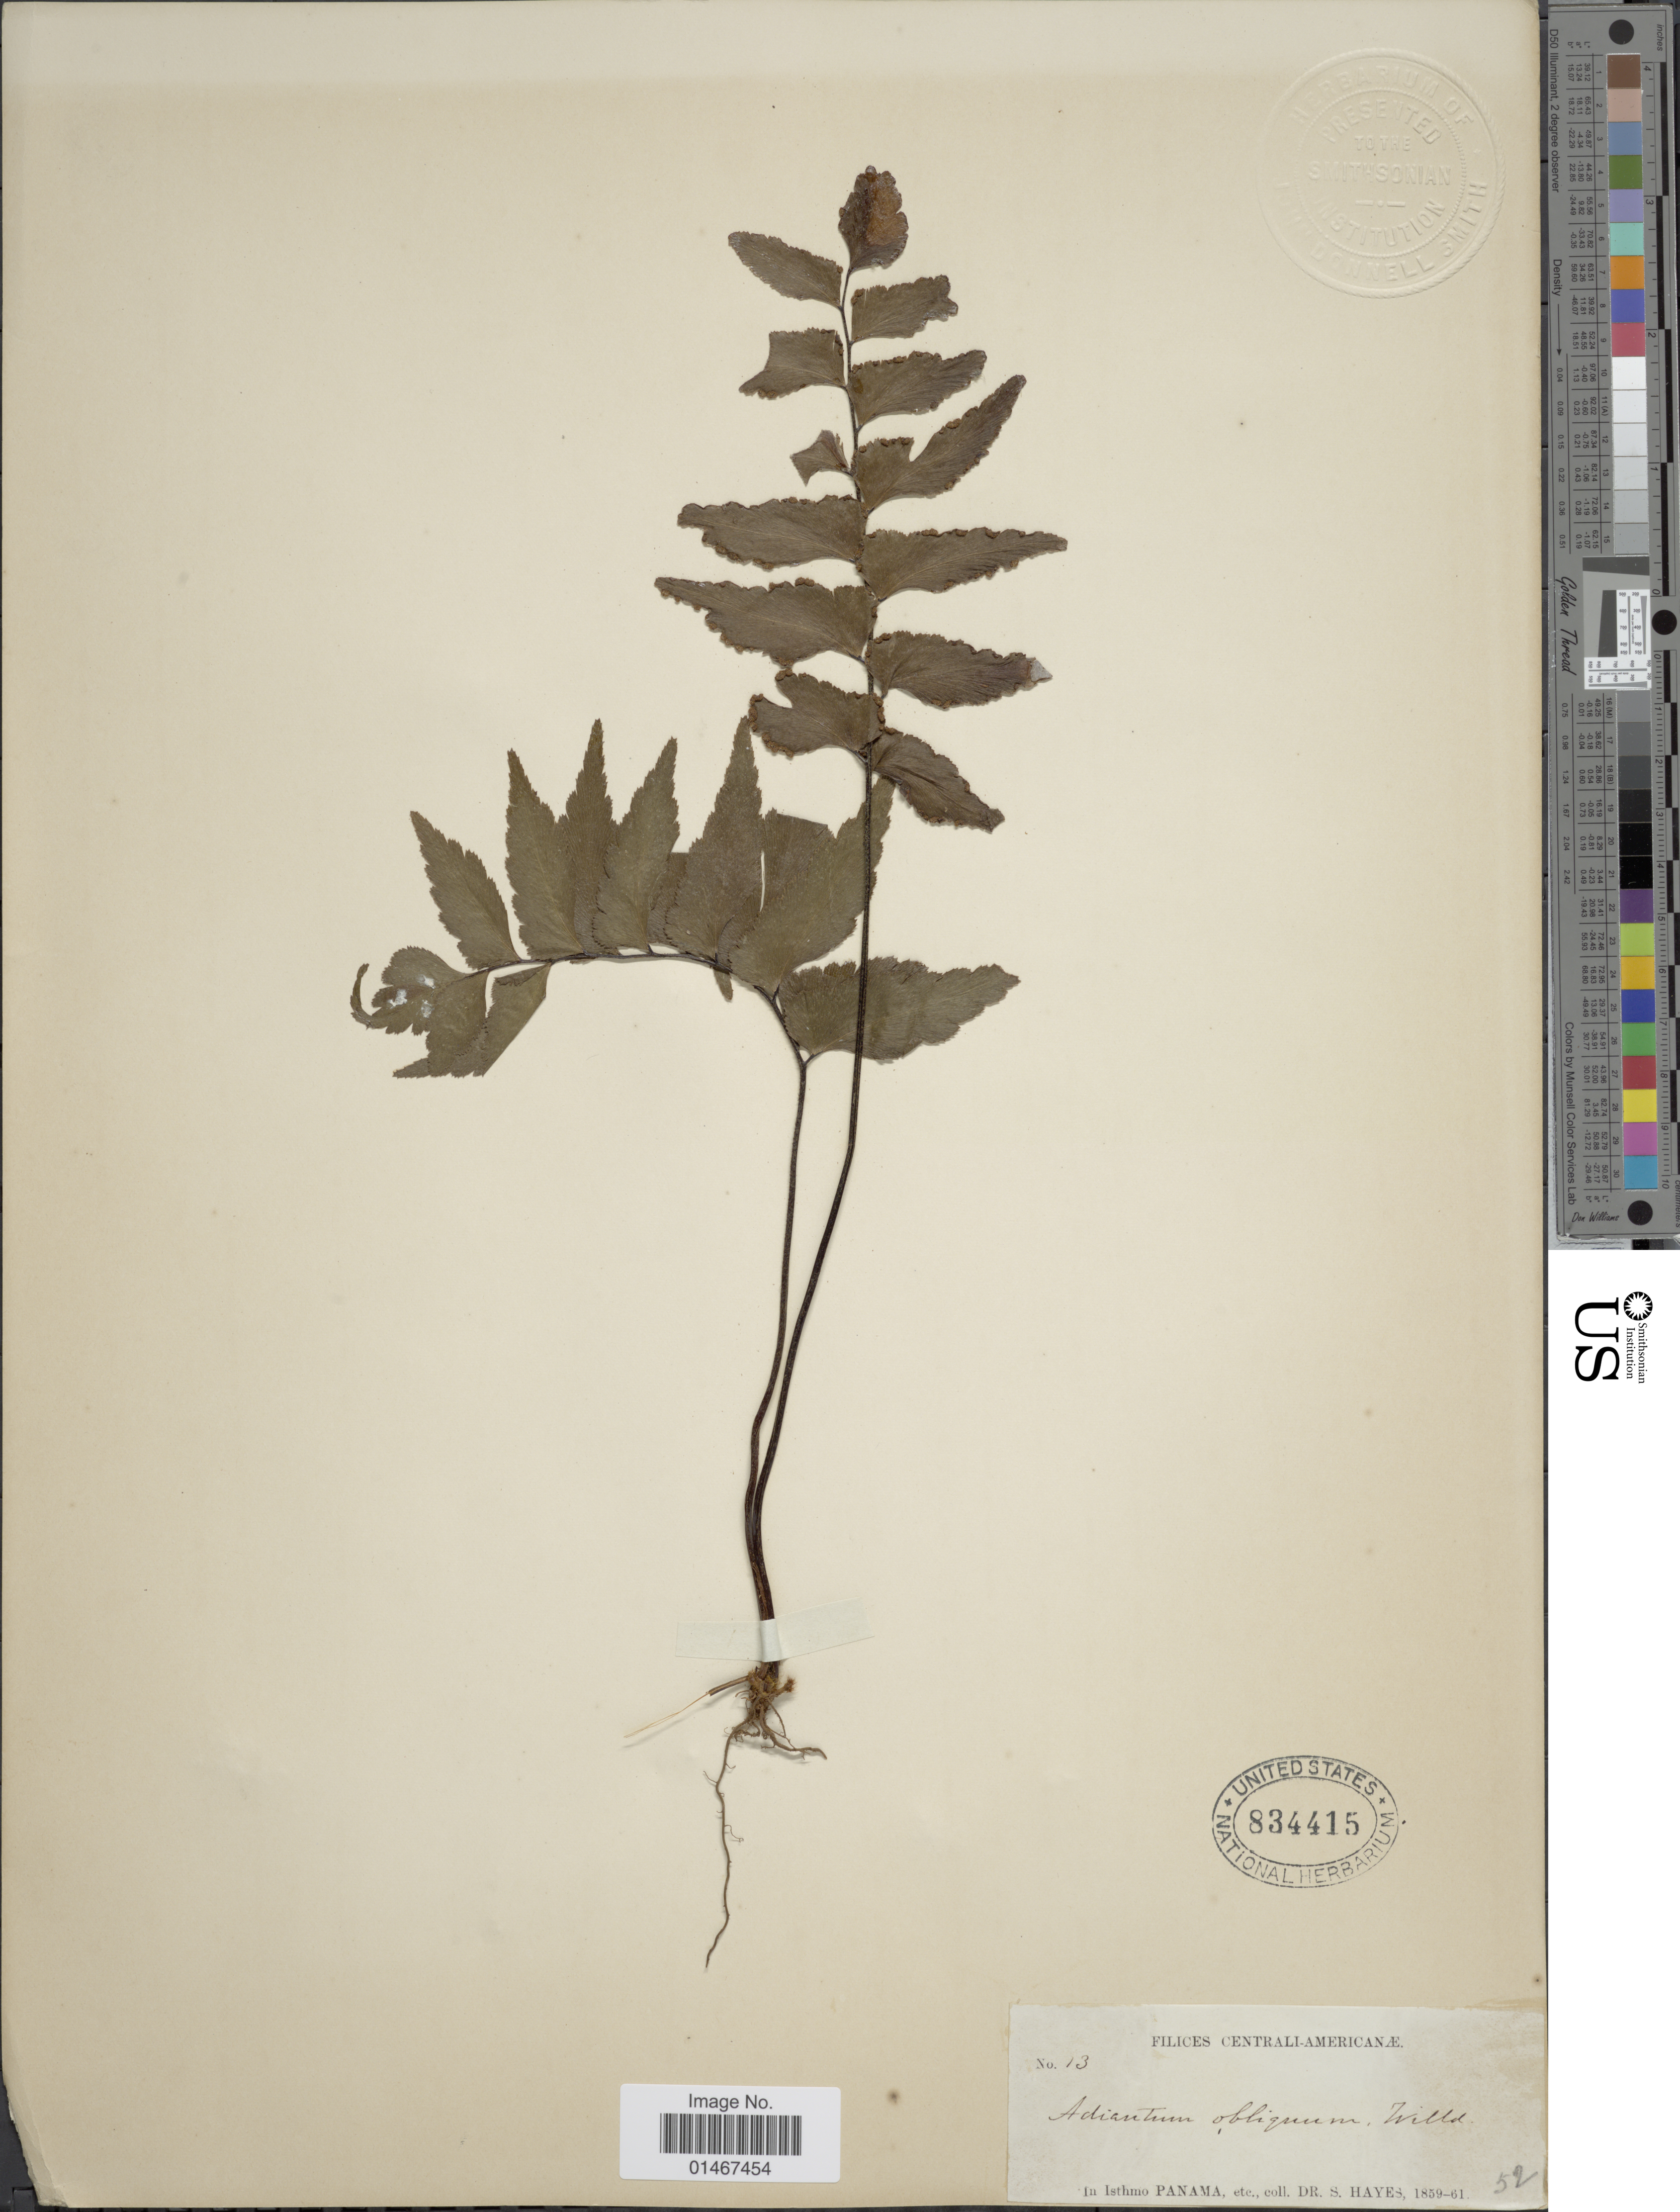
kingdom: Plantae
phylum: Tracheophyta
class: Polypodiopsida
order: Polypodiales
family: Pteridaceae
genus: Adiantum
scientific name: Adiantum obliquum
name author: Willd.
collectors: S. Hayes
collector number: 52?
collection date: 1859/1861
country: Panama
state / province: Panamá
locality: Filices Centrali-Americanae. In Isthmo Panama.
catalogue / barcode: US 834415